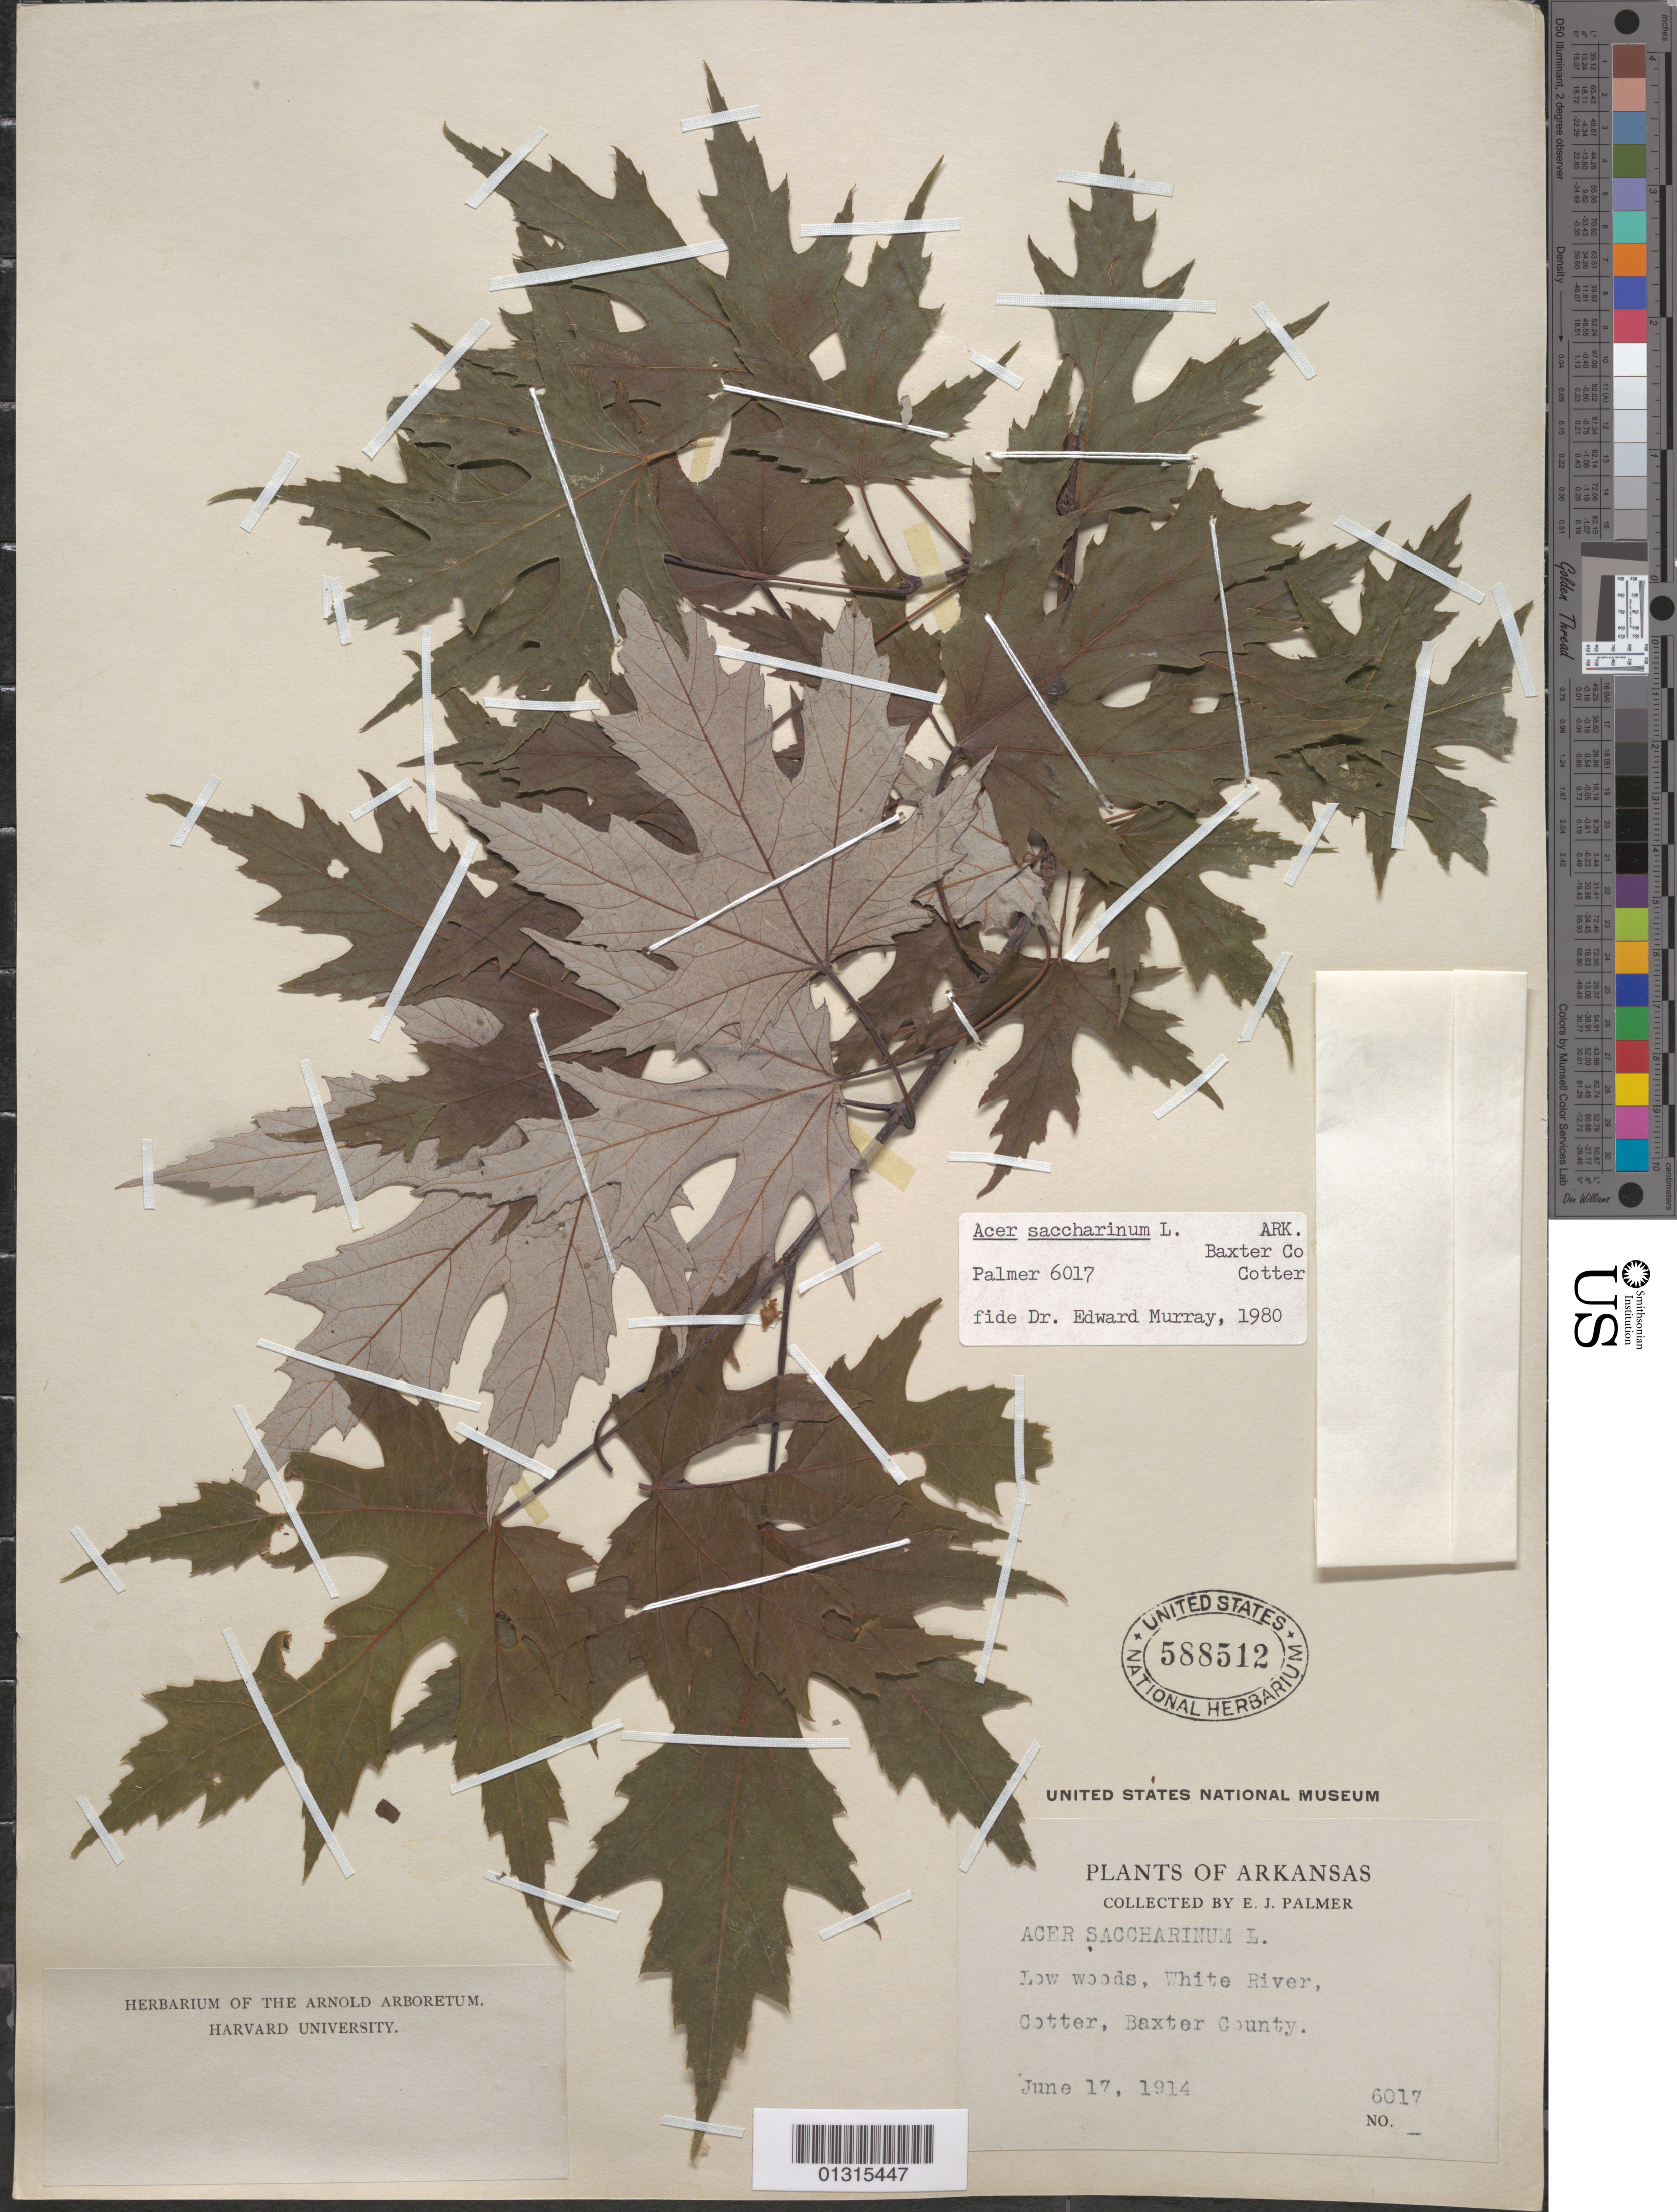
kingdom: Plantae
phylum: Tracheophyta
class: Magnoliopsida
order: Sapindales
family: Sapindaceae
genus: Acer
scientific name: Acer saccharinum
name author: L.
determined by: Murray, Edward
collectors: E. J. Palmer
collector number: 6017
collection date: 1914-06-17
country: United States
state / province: Arkansas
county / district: Baxter County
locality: Baxter County, Cotter, White River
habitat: Low woods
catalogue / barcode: US 588512